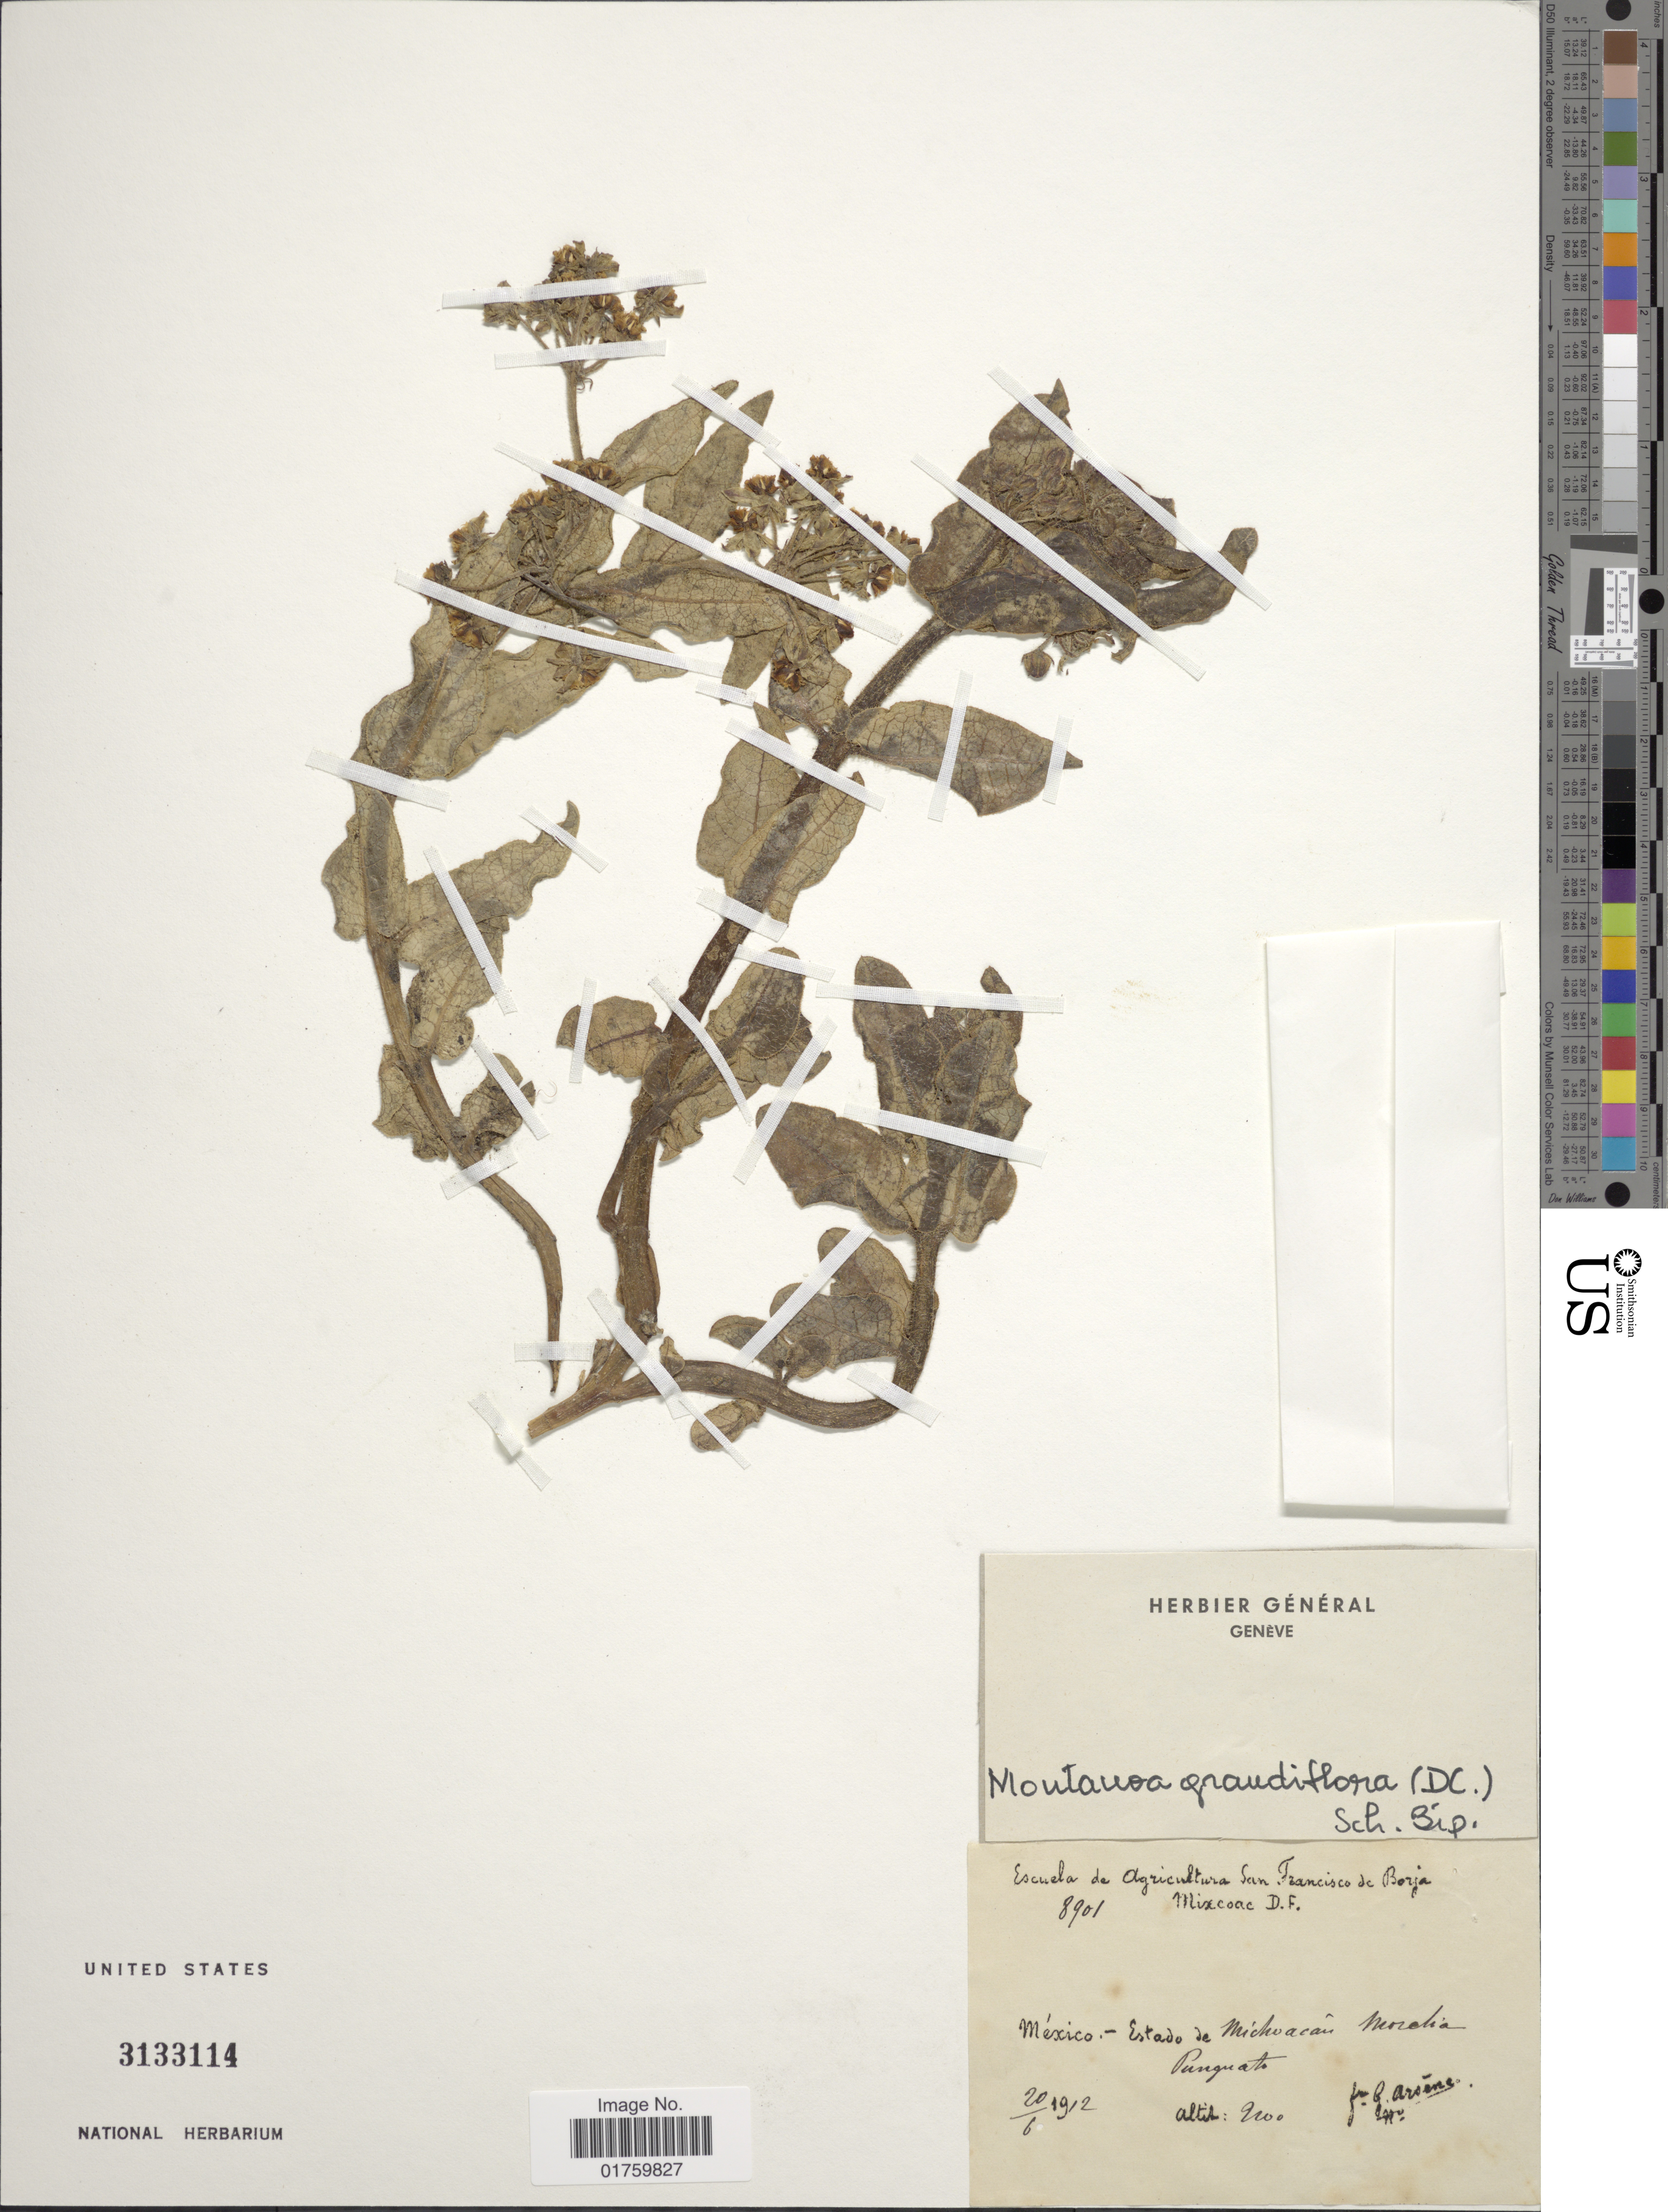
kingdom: Plantae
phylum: Tracheophyta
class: Magnoliopsida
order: Asterales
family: Asteraceae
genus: Montanoa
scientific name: Montanoa grandiflora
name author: Alaman ex DC.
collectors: Bro. G. Arsène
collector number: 8901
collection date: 1912-06-20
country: Mexico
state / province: Michoacán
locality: Morelia, Punqueto.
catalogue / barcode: US 3133114